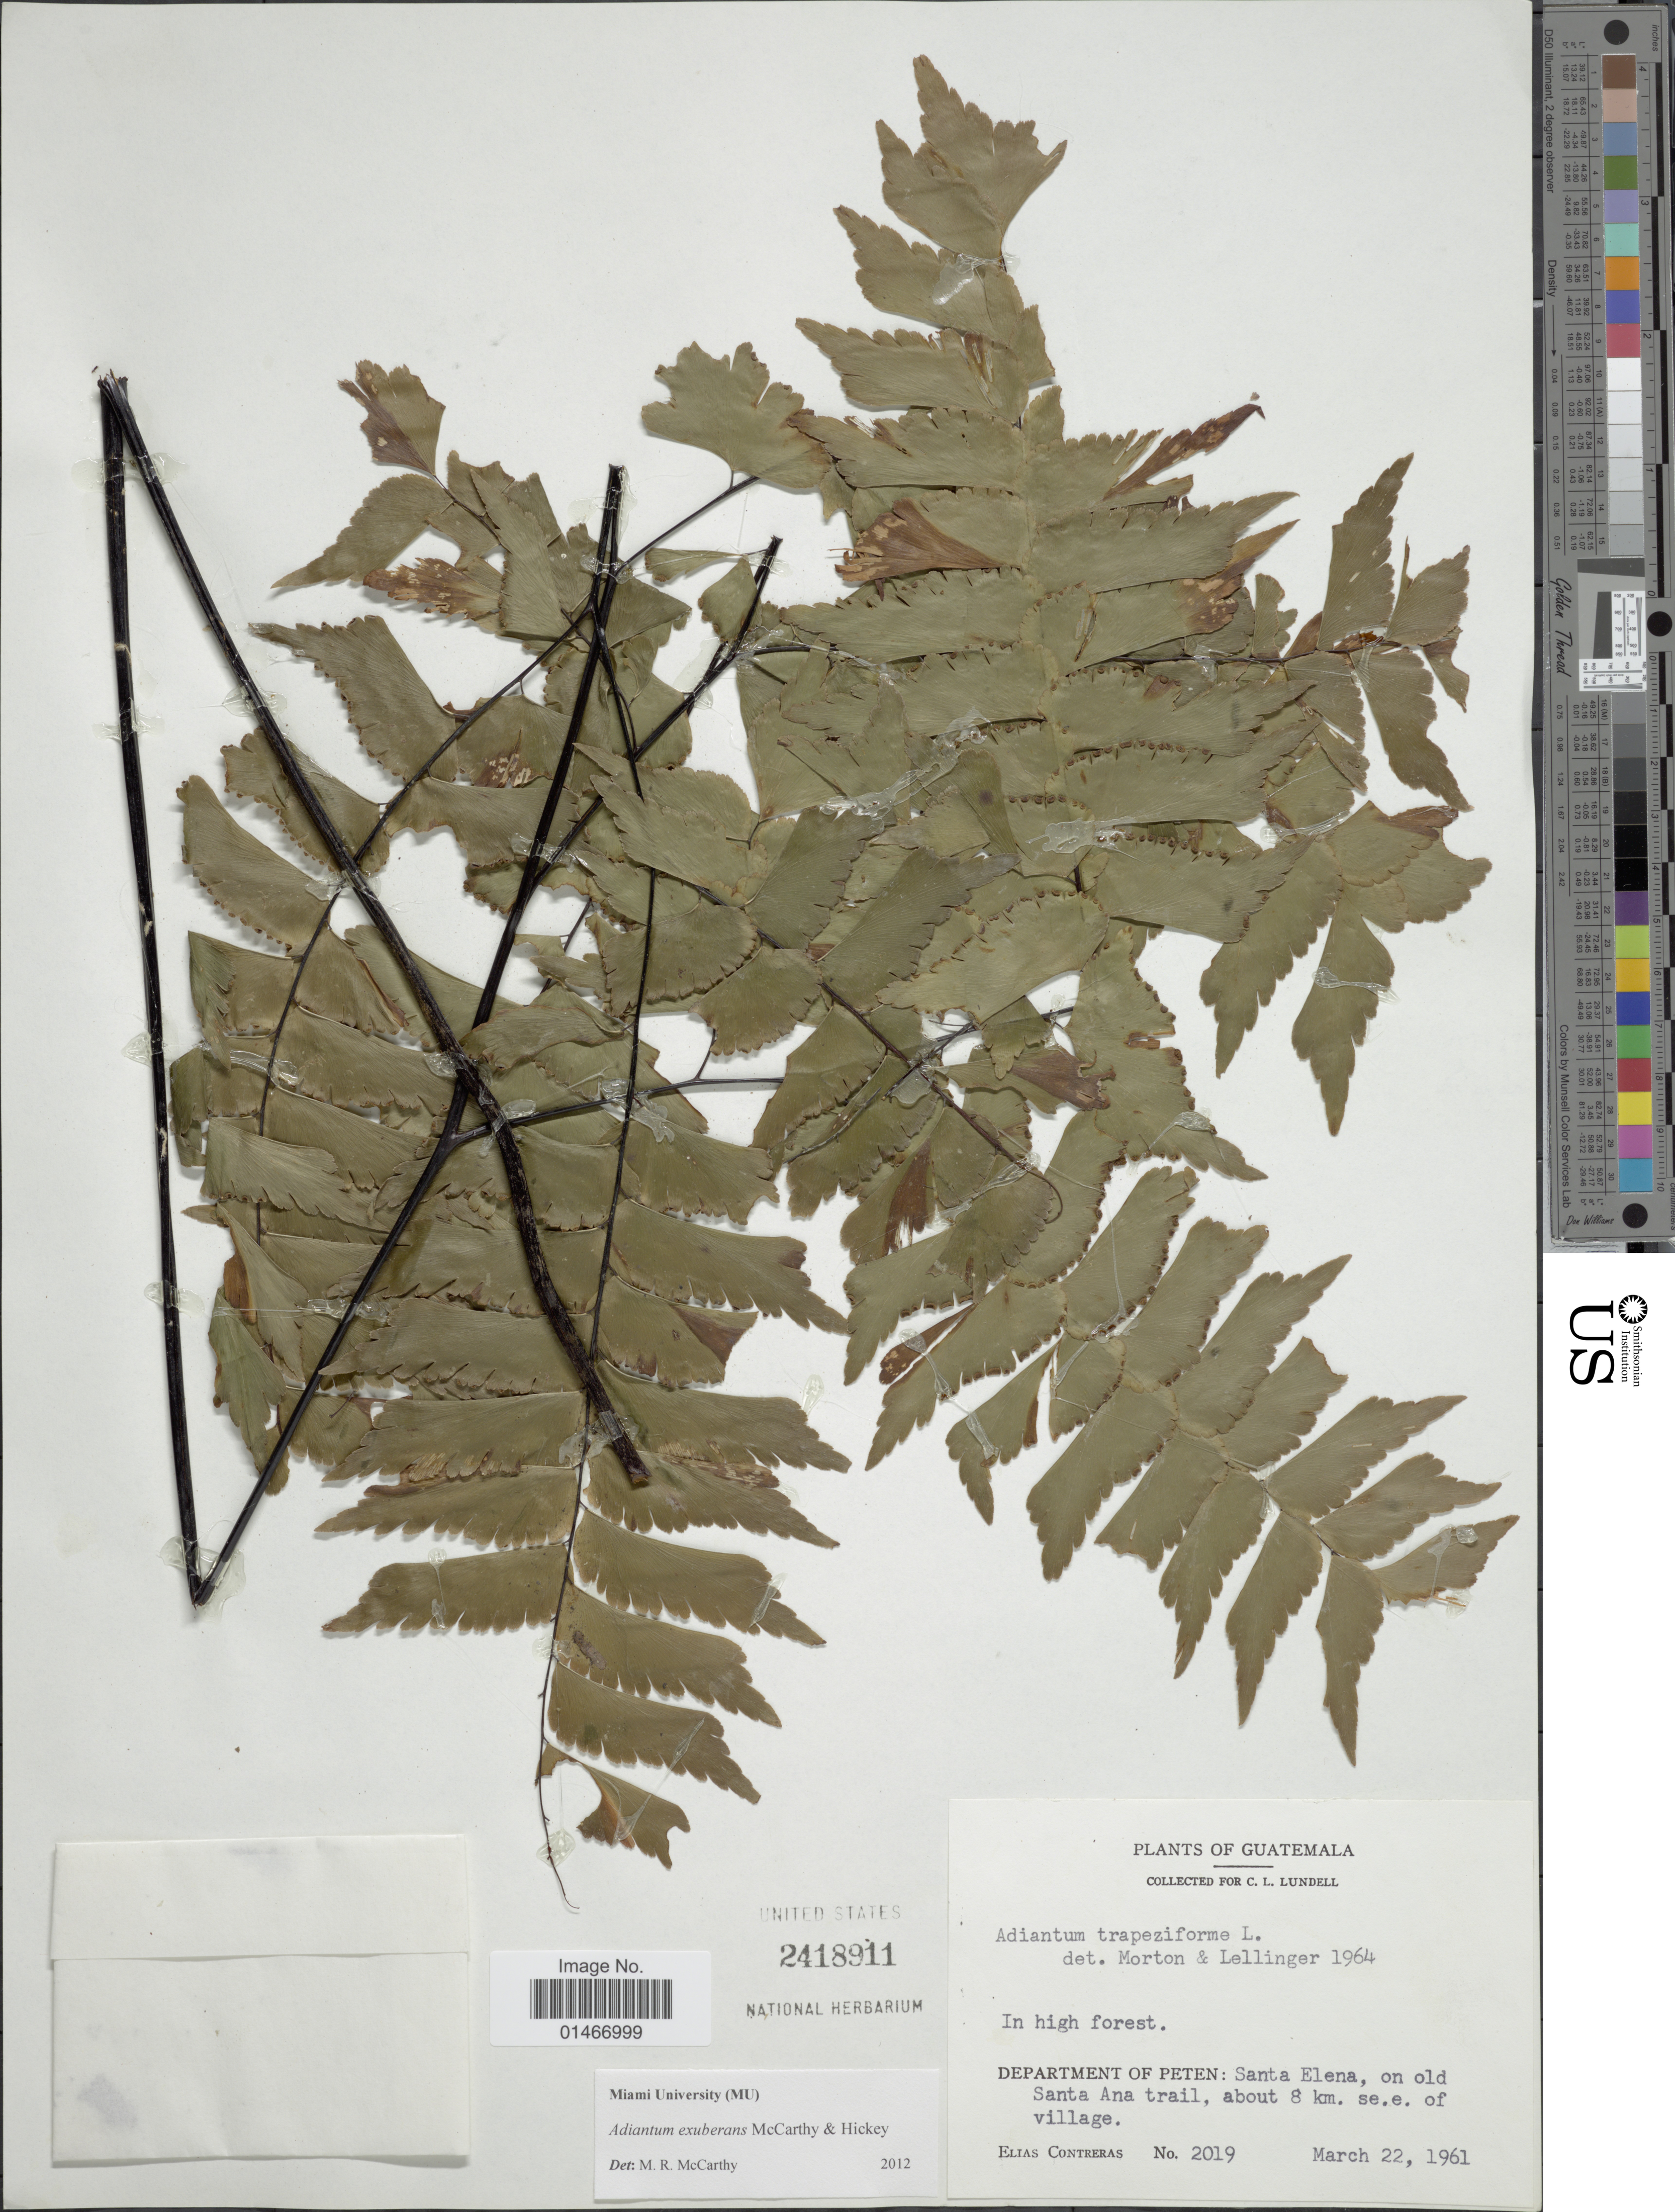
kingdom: Plantae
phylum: Tracheophyta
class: Polypodiopsida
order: Polypodiales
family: Pteridaceae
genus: Adiantum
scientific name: Adiantum exuberans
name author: M.R. McCarthy & Hickey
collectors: E. Contreras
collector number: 2019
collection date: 1961-03-22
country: Guatemala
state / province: El Petén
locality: Department of Peten: Santa Elena, on old Santa Ana trail, about 8 km. se.e. of village.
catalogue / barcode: US 2418911